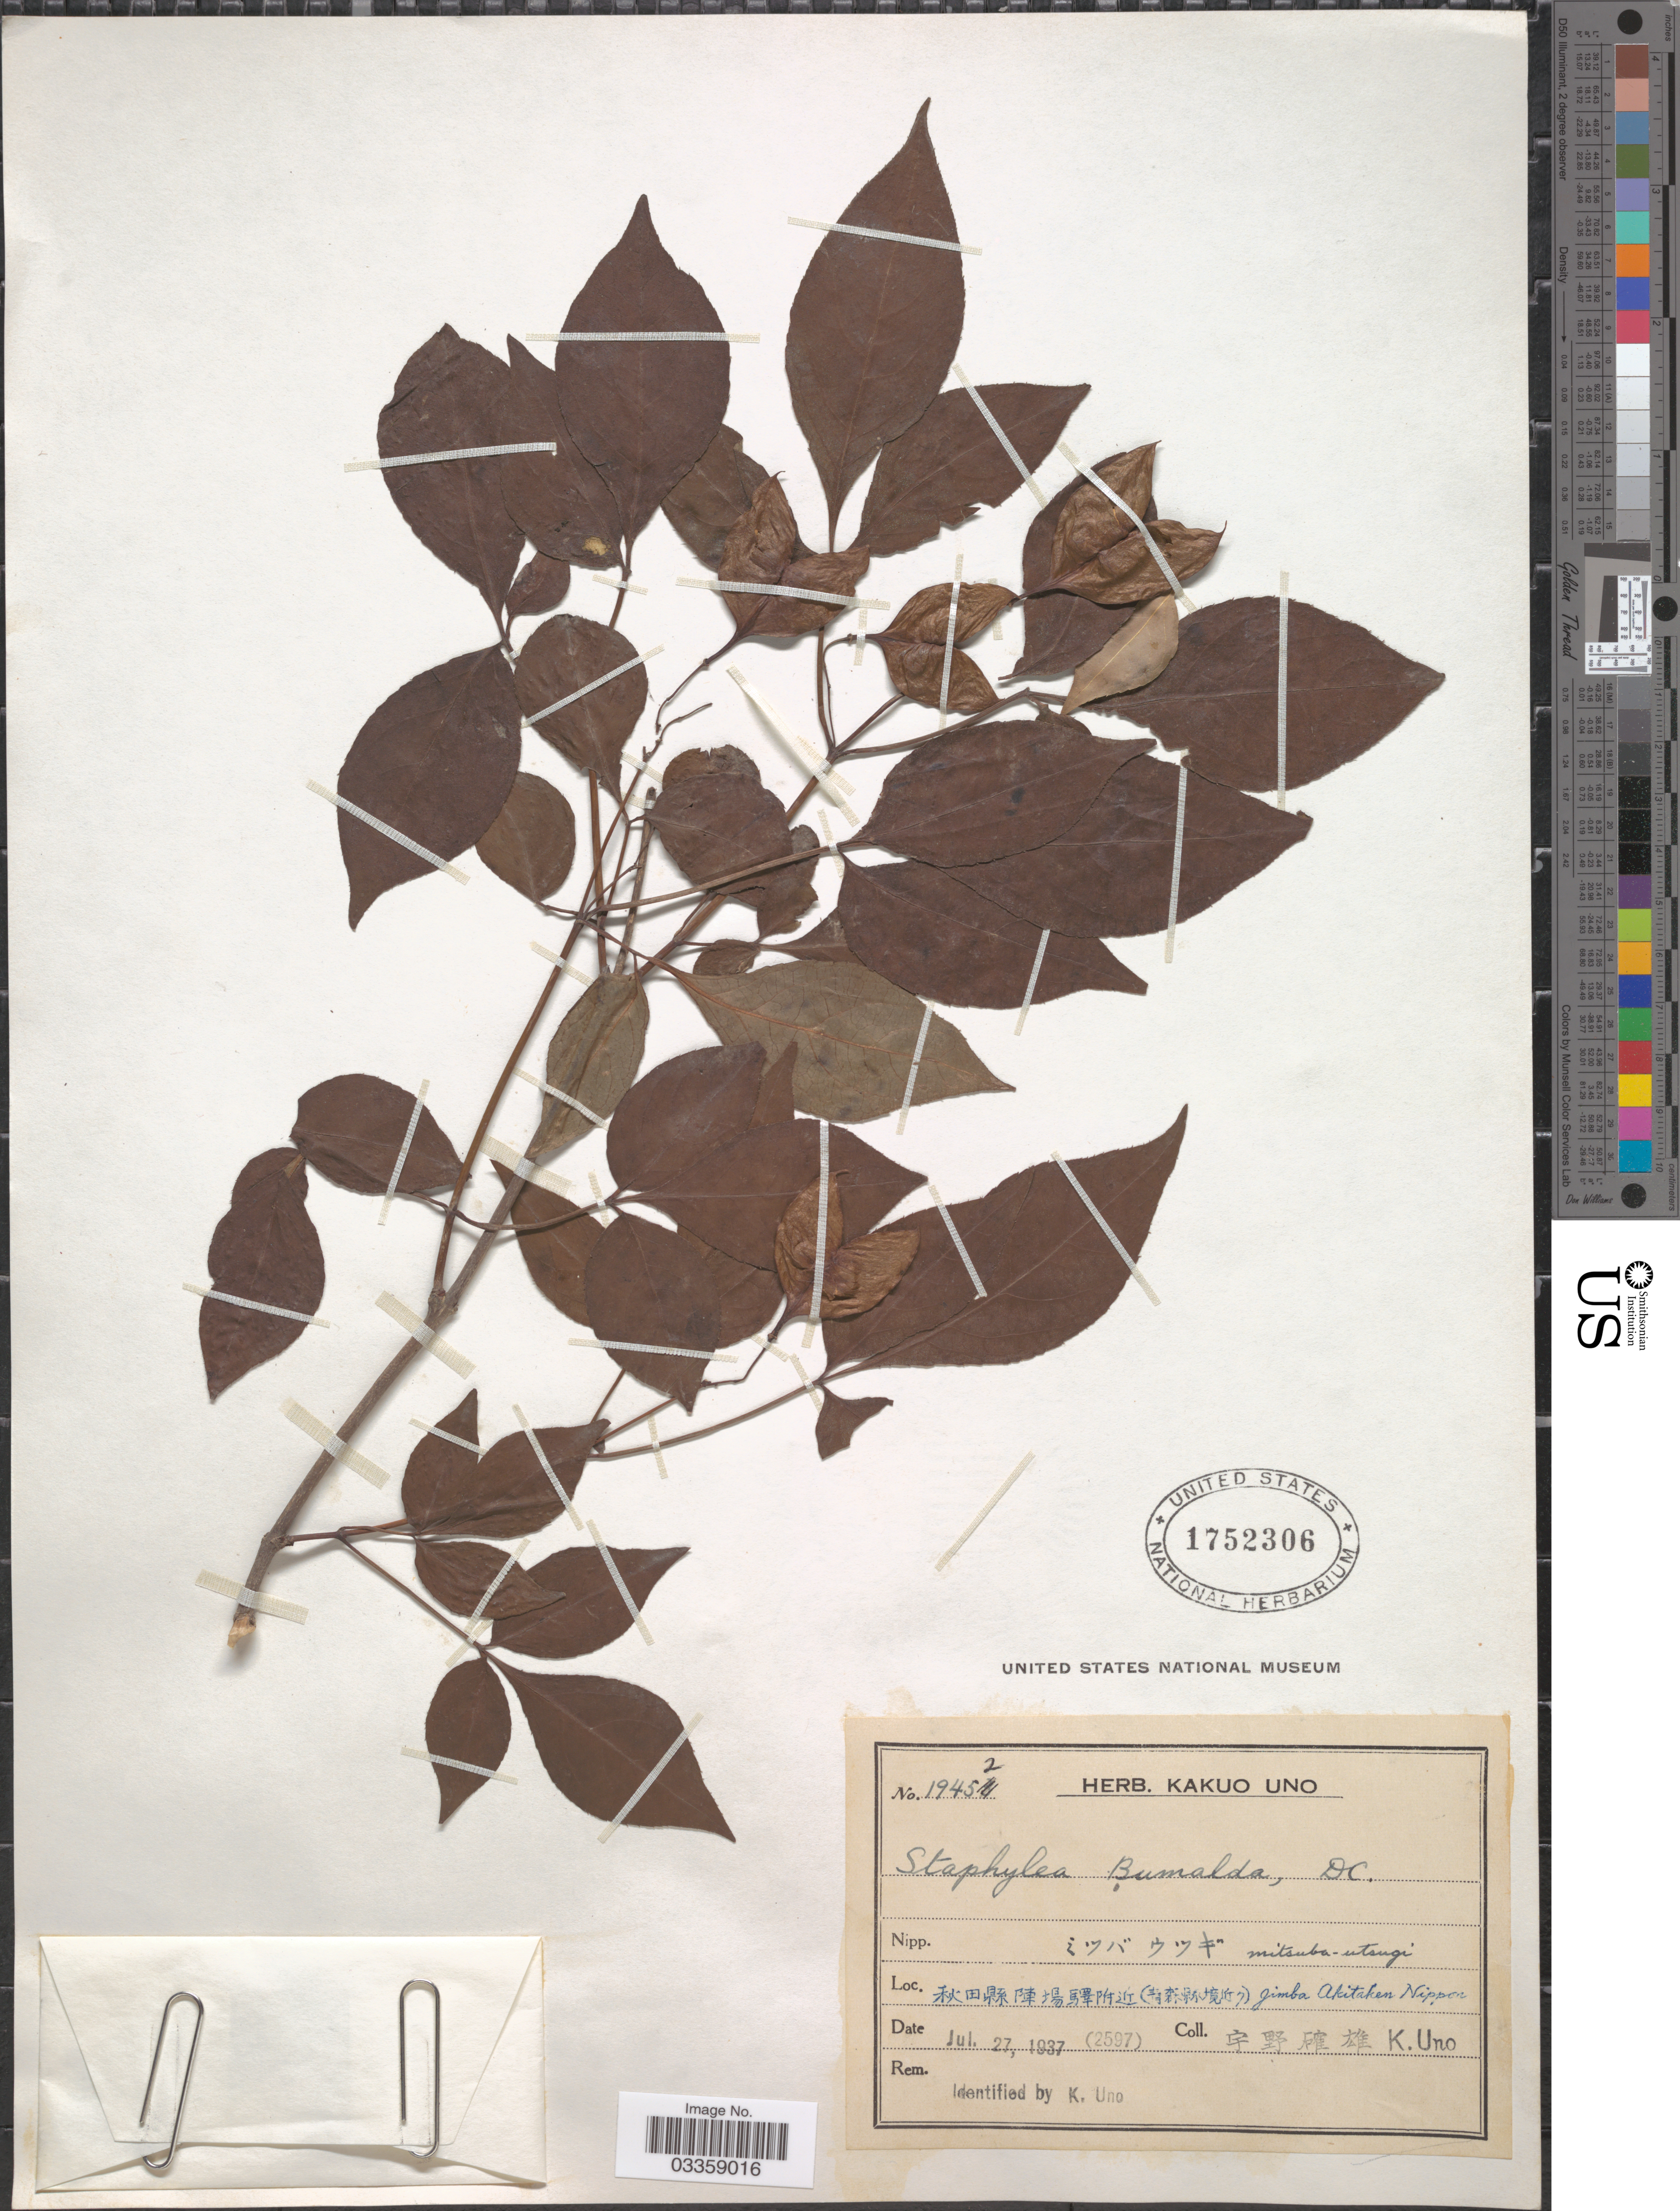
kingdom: Plantae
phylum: Tracheophyta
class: Magnoliopsida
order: Crossosomatales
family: Staphyleaceae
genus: Staphylea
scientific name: Staphylea bumalda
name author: DC.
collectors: K. Uno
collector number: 19452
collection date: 1937-07-27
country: Japan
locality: X. Jimba Akitaken Nippon.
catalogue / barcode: US 1752306